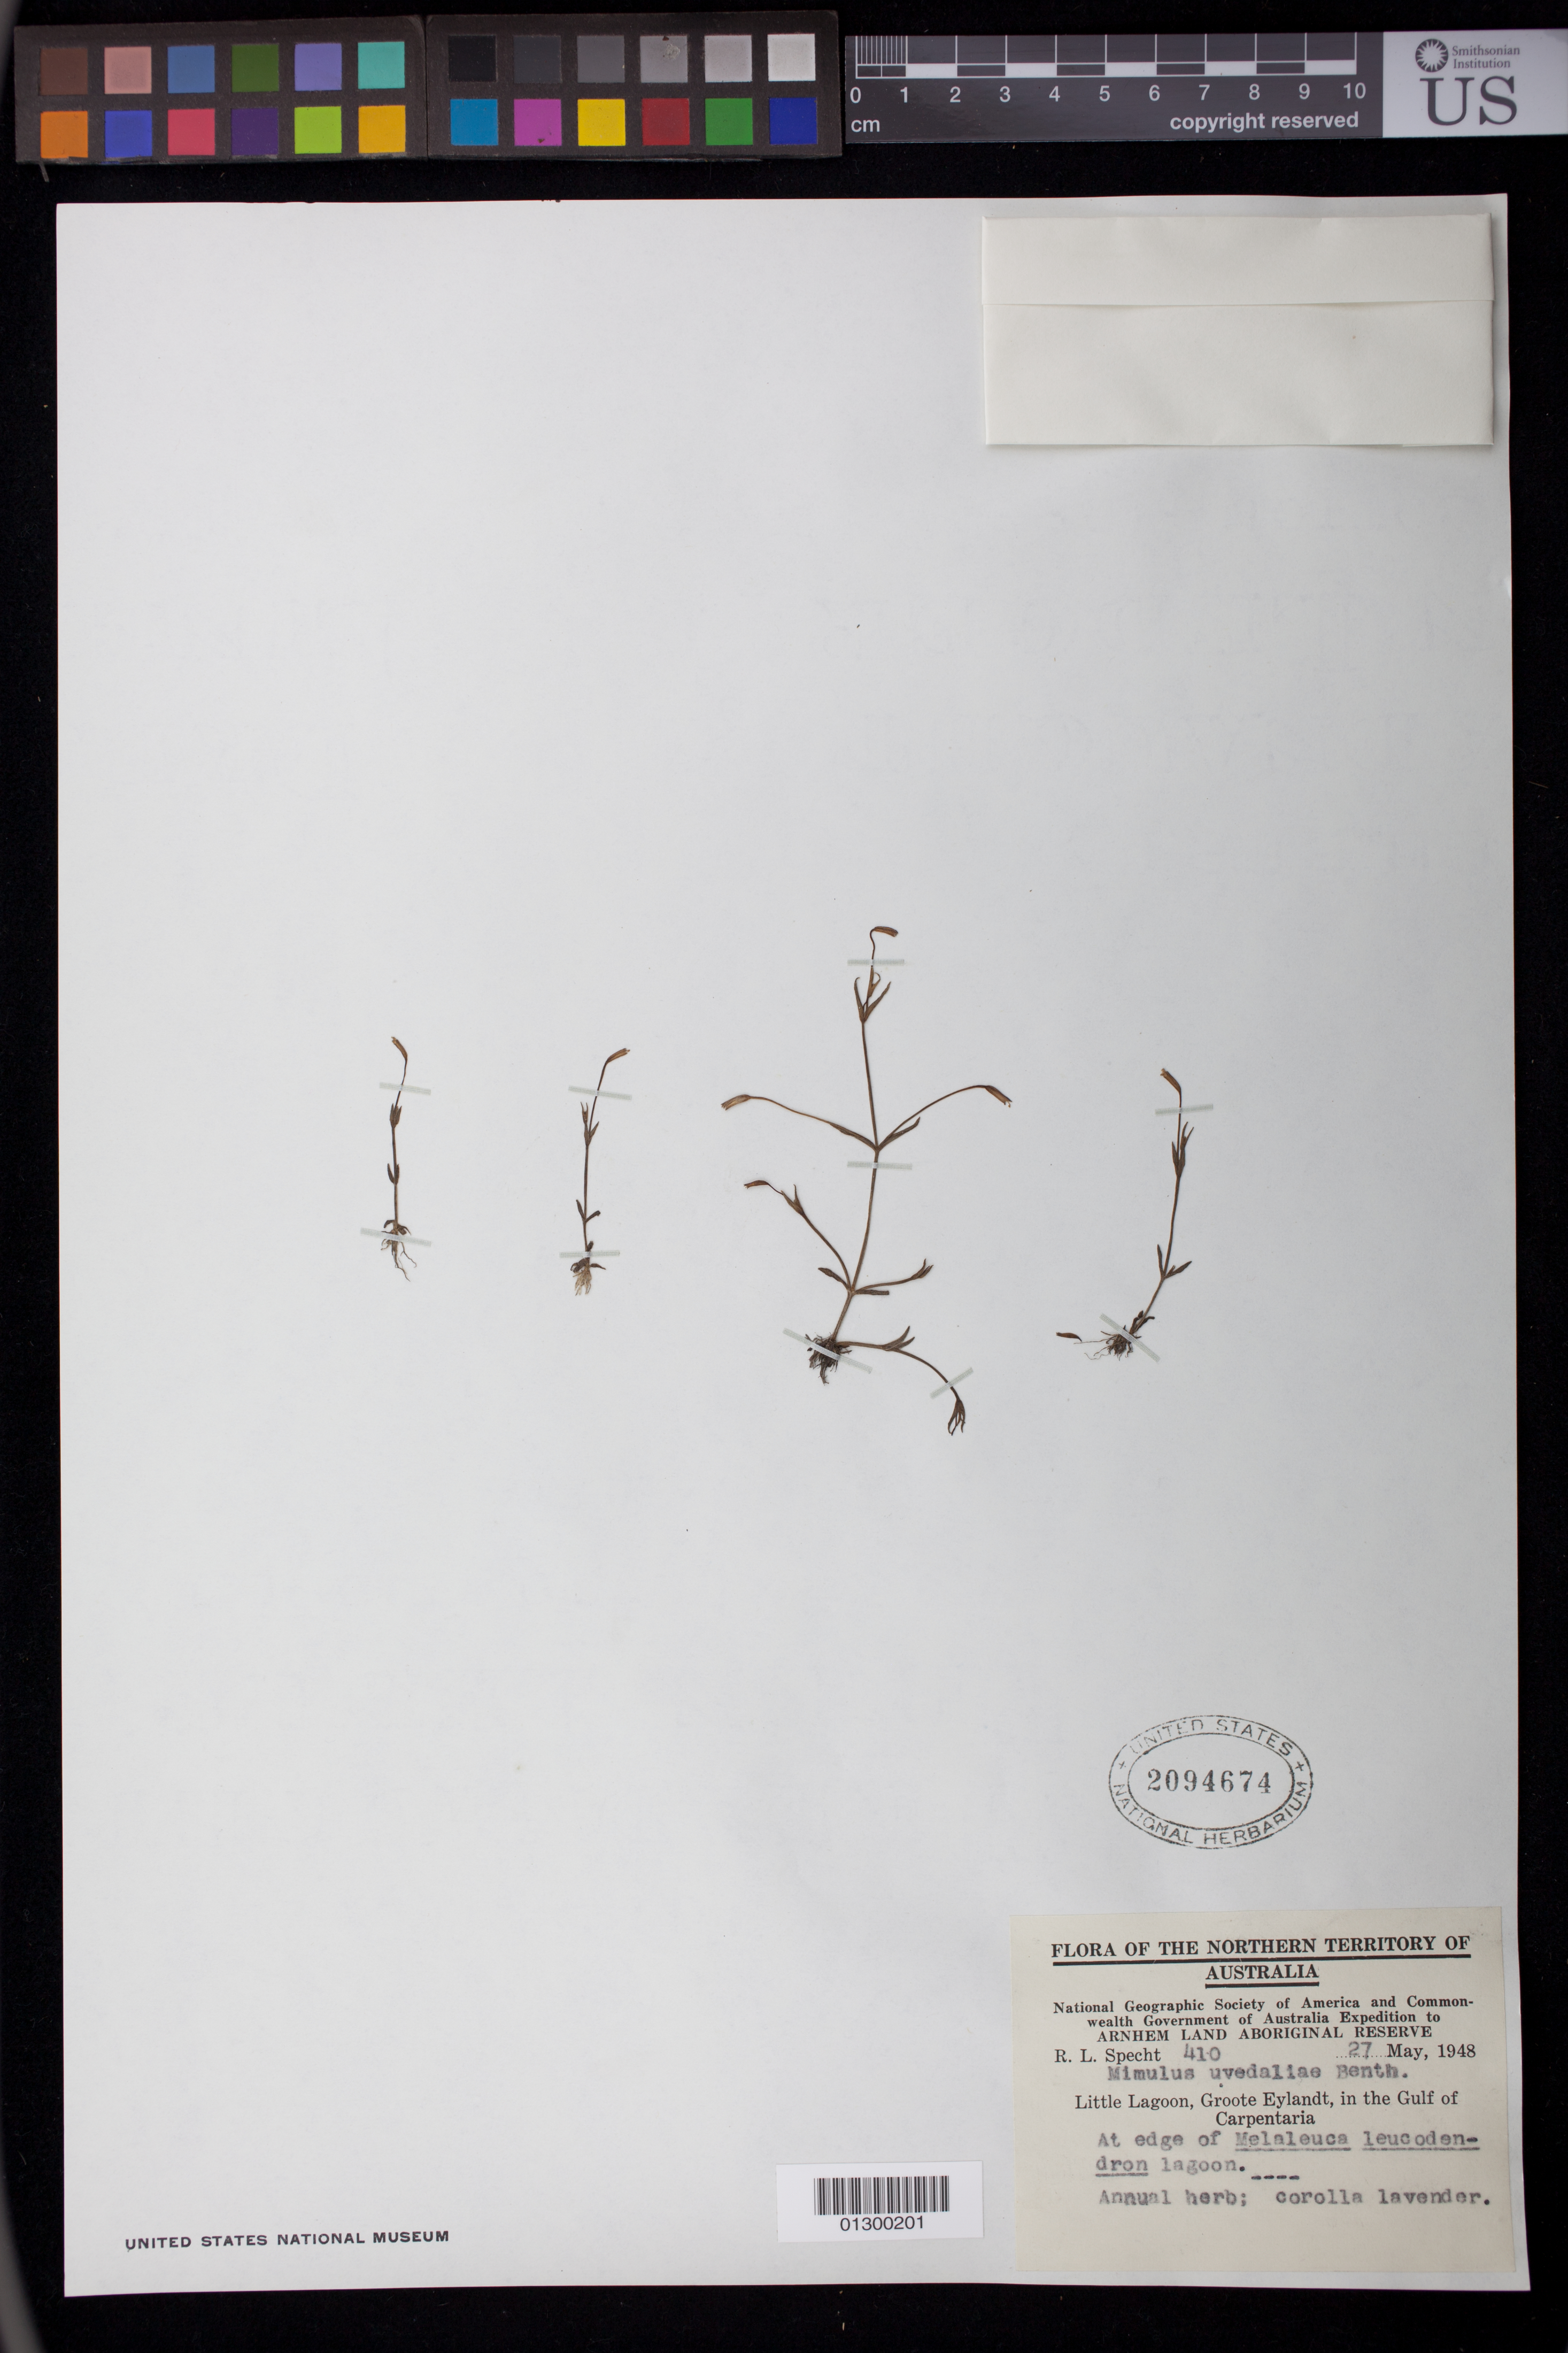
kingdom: Plantae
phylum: Tracheophyta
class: Magnoliopsida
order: Lamiales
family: Phrymaceae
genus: Mimulus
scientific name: Mimulus uvedaliae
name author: Benth.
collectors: R. L. Specht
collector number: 410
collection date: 1948-05-27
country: Australia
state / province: Northern Territory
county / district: East Arnhem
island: Groote Eylandt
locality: Little Lagoon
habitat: At edge of Melaleuca leucodendron lagoon.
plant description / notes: Annual herb; corolla lavender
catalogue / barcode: US 2094674